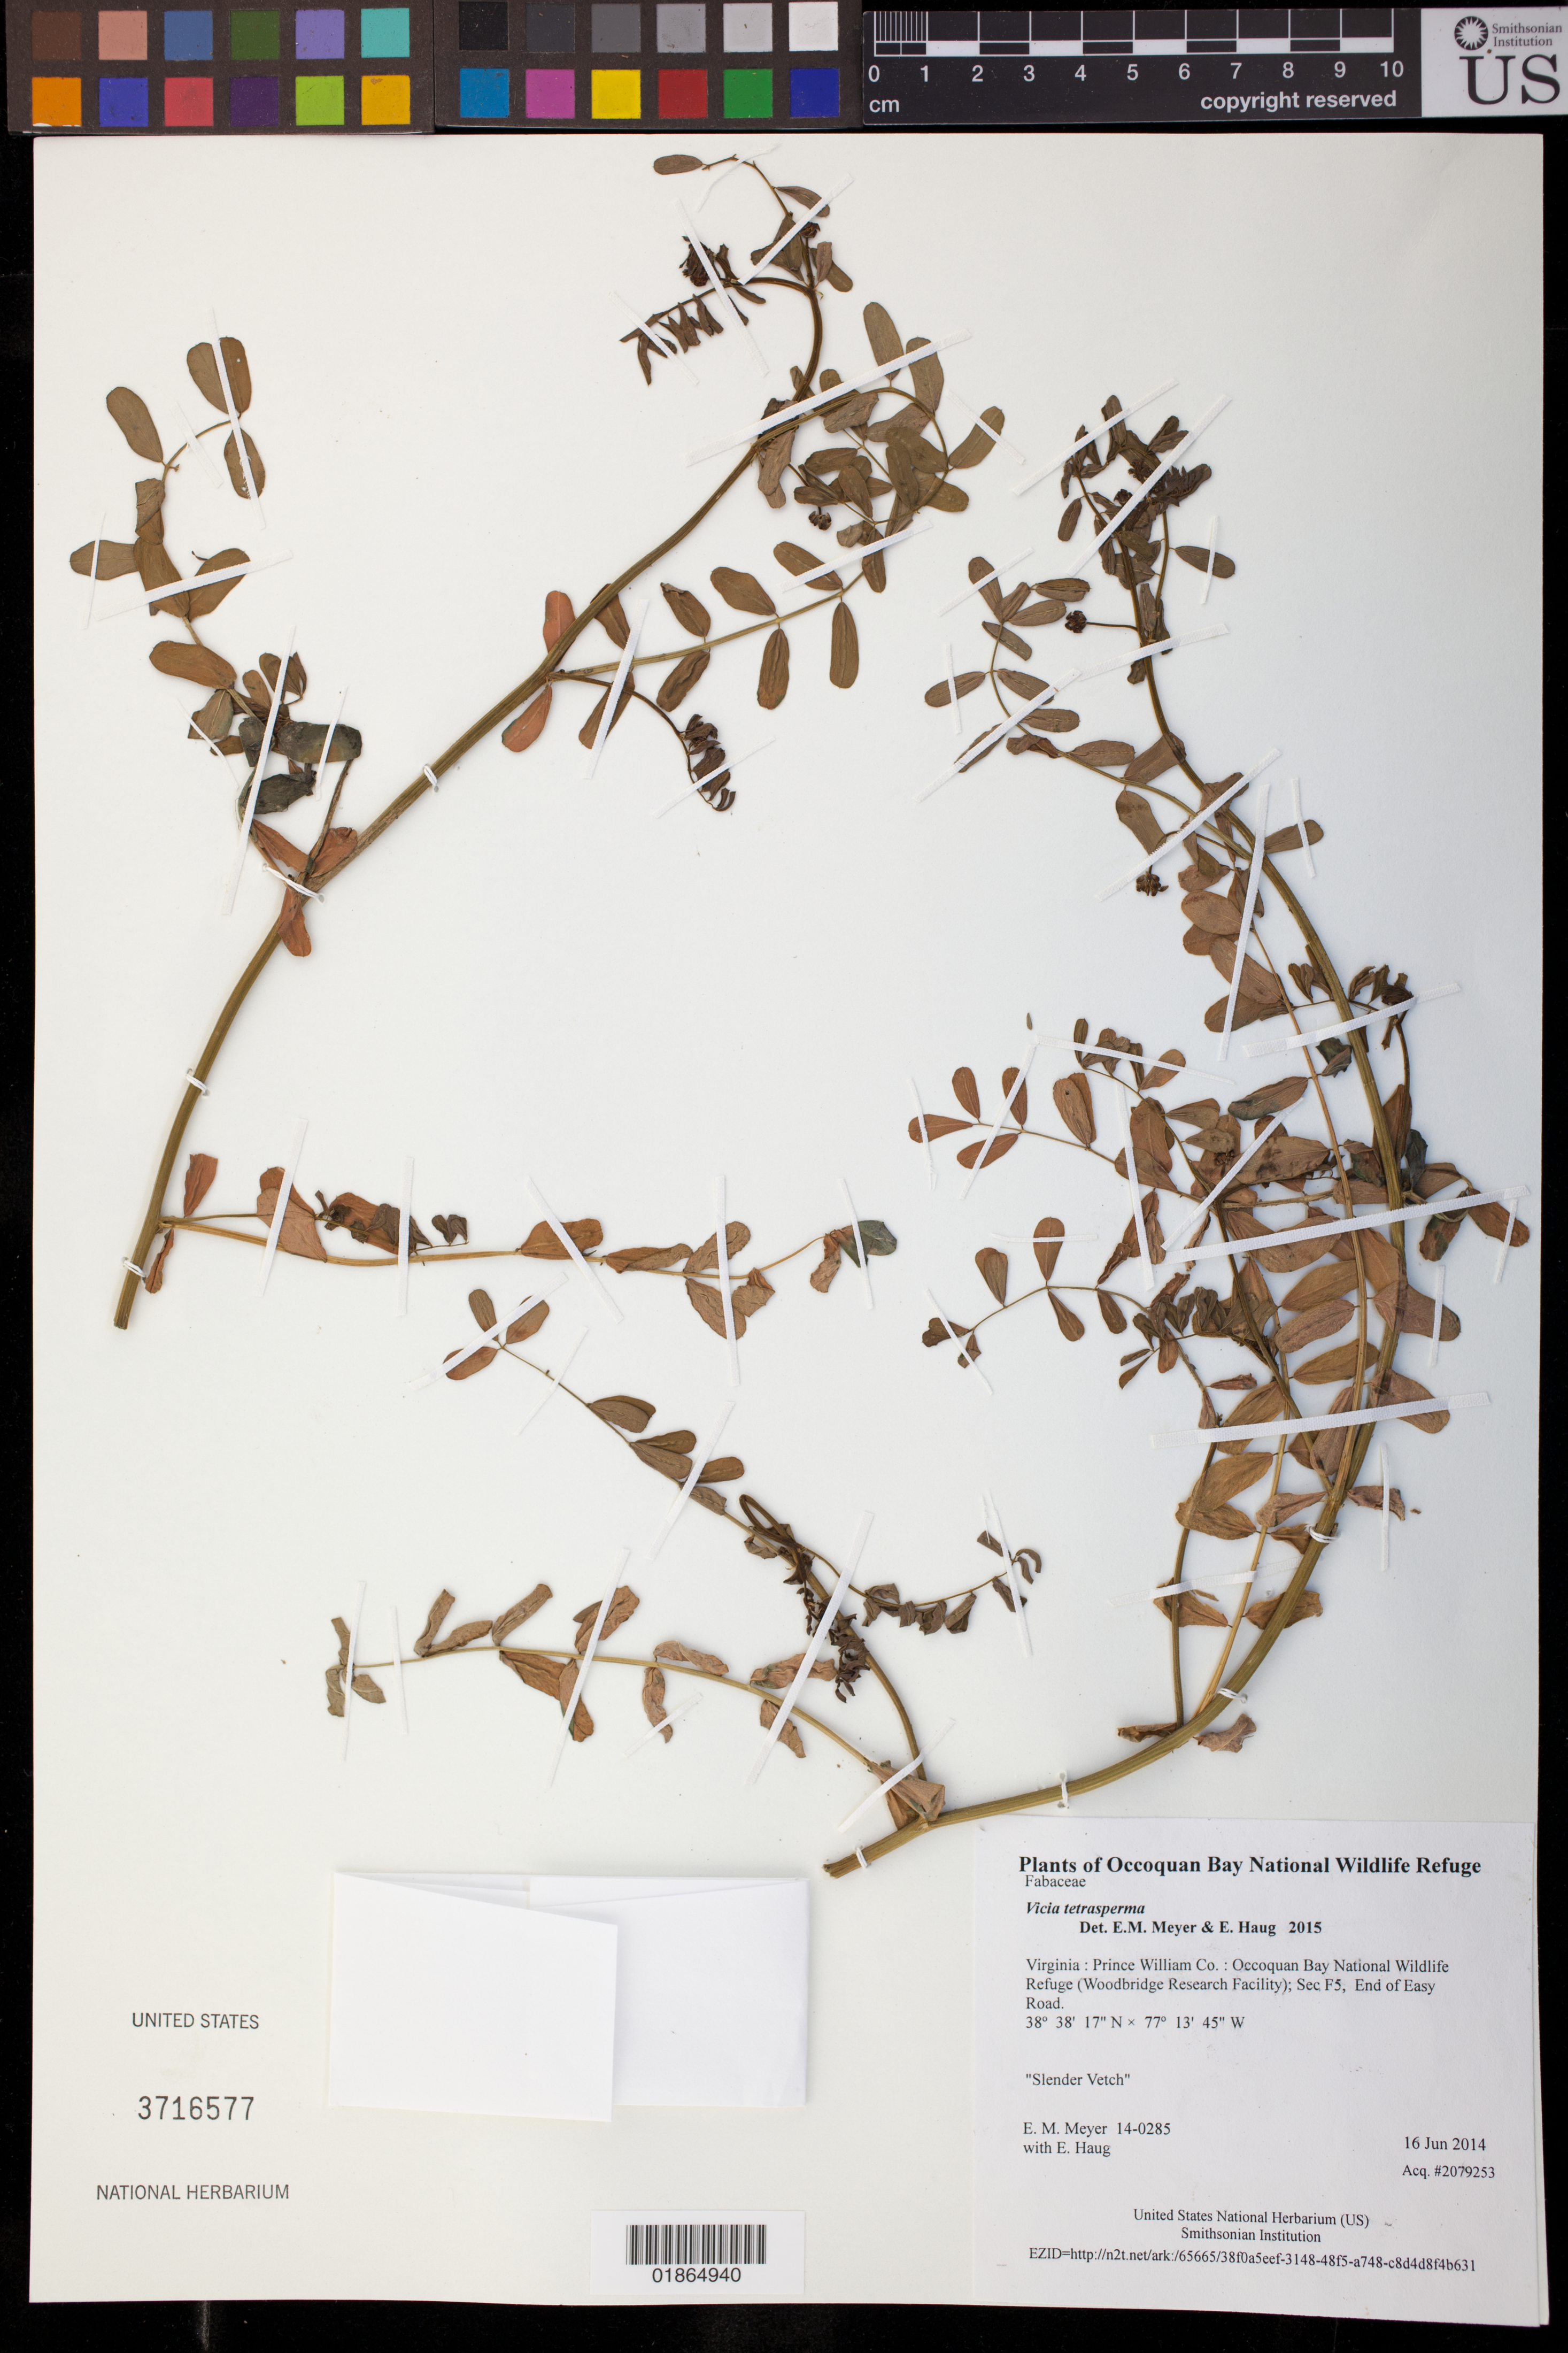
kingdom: Plantae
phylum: Tracheophyta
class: Magnoliopsida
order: Fabales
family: Fabaceae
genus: Vicia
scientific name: Vicia tetrasperma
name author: (L.) Schreb.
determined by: Meyer, E. M.; Haug, E.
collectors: E. M. Meyer & E. Haug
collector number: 14-0285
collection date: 2014-06-16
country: United States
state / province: Virginia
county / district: Prince William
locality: Occoquan Bay National Wildlife Refuge (Woodbridge Research Facility); Sec F5, End of Easy Road.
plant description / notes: Slender Vetch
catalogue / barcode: US 3716577